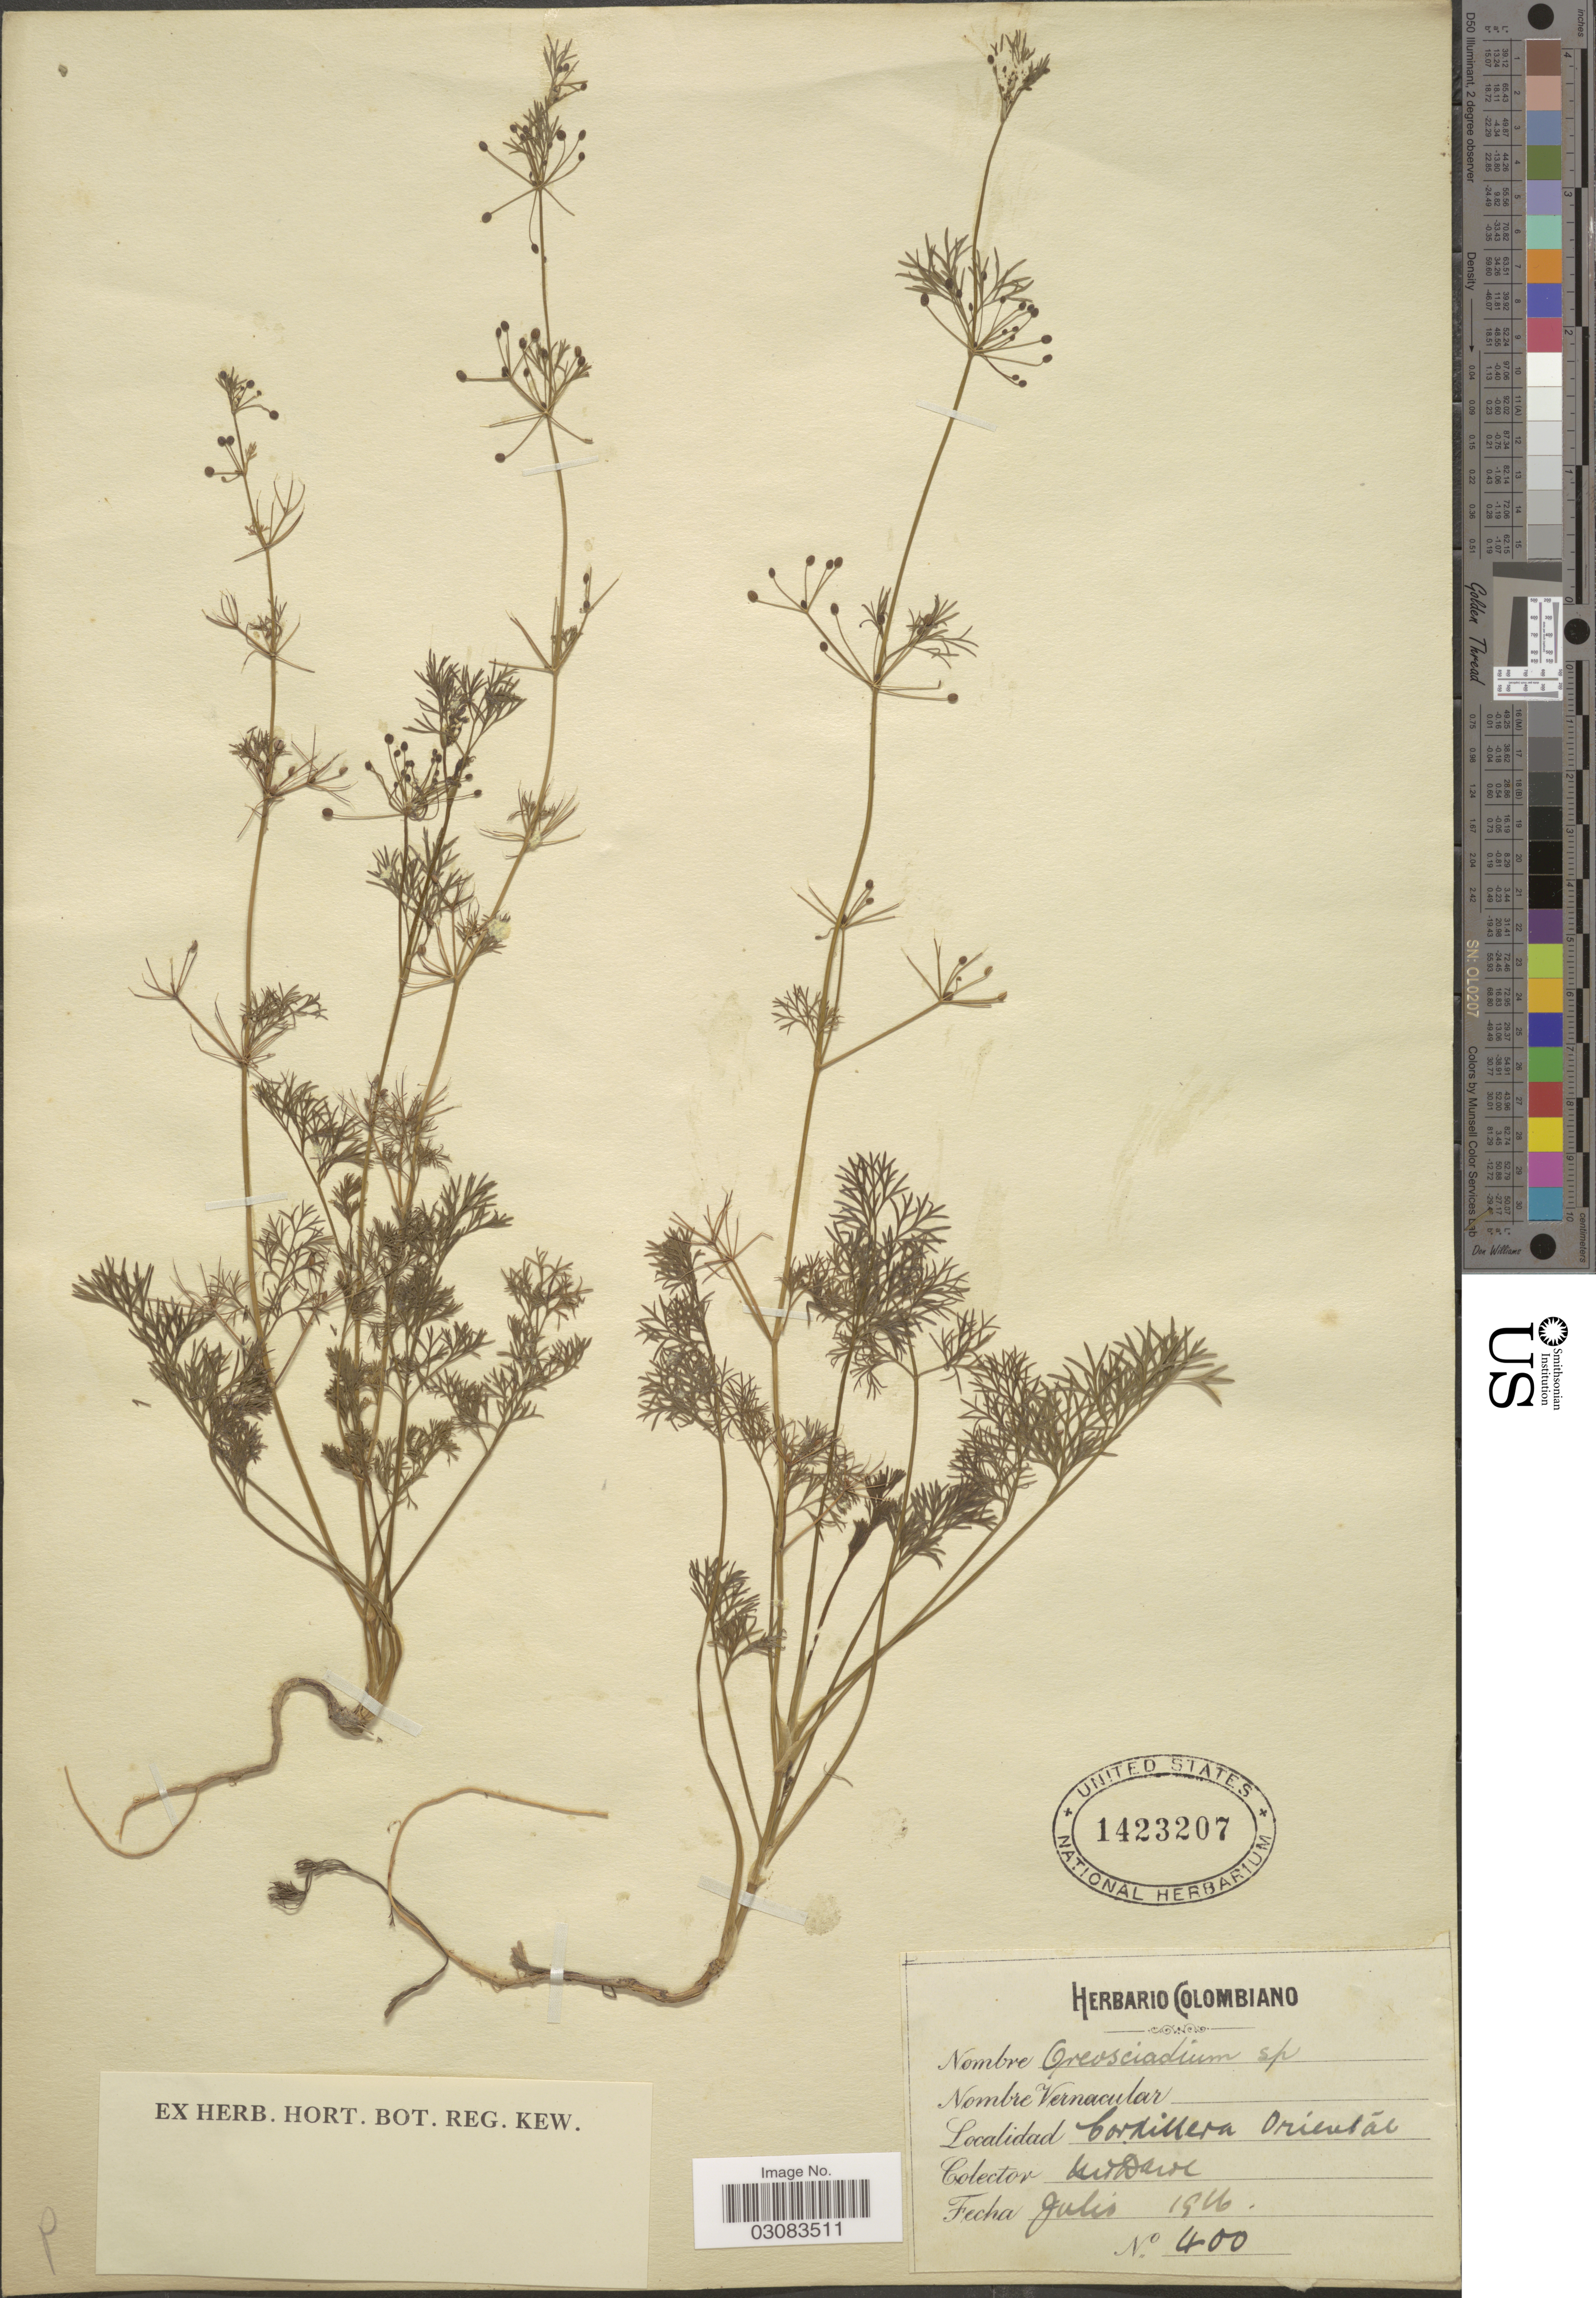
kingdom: Plantae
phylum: Tracheophyta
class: Magnoliopsida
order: Apiales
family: Apiaceae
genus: Cyclospermum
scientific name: Cyclospermum leptophyllum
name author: (Pers.) Sprague ex Britton & P. Wilson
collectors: M. T. Dawe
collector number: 400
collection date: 1916-07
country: Colombia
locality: Cordillera Oriental.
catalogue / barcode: US 1423207